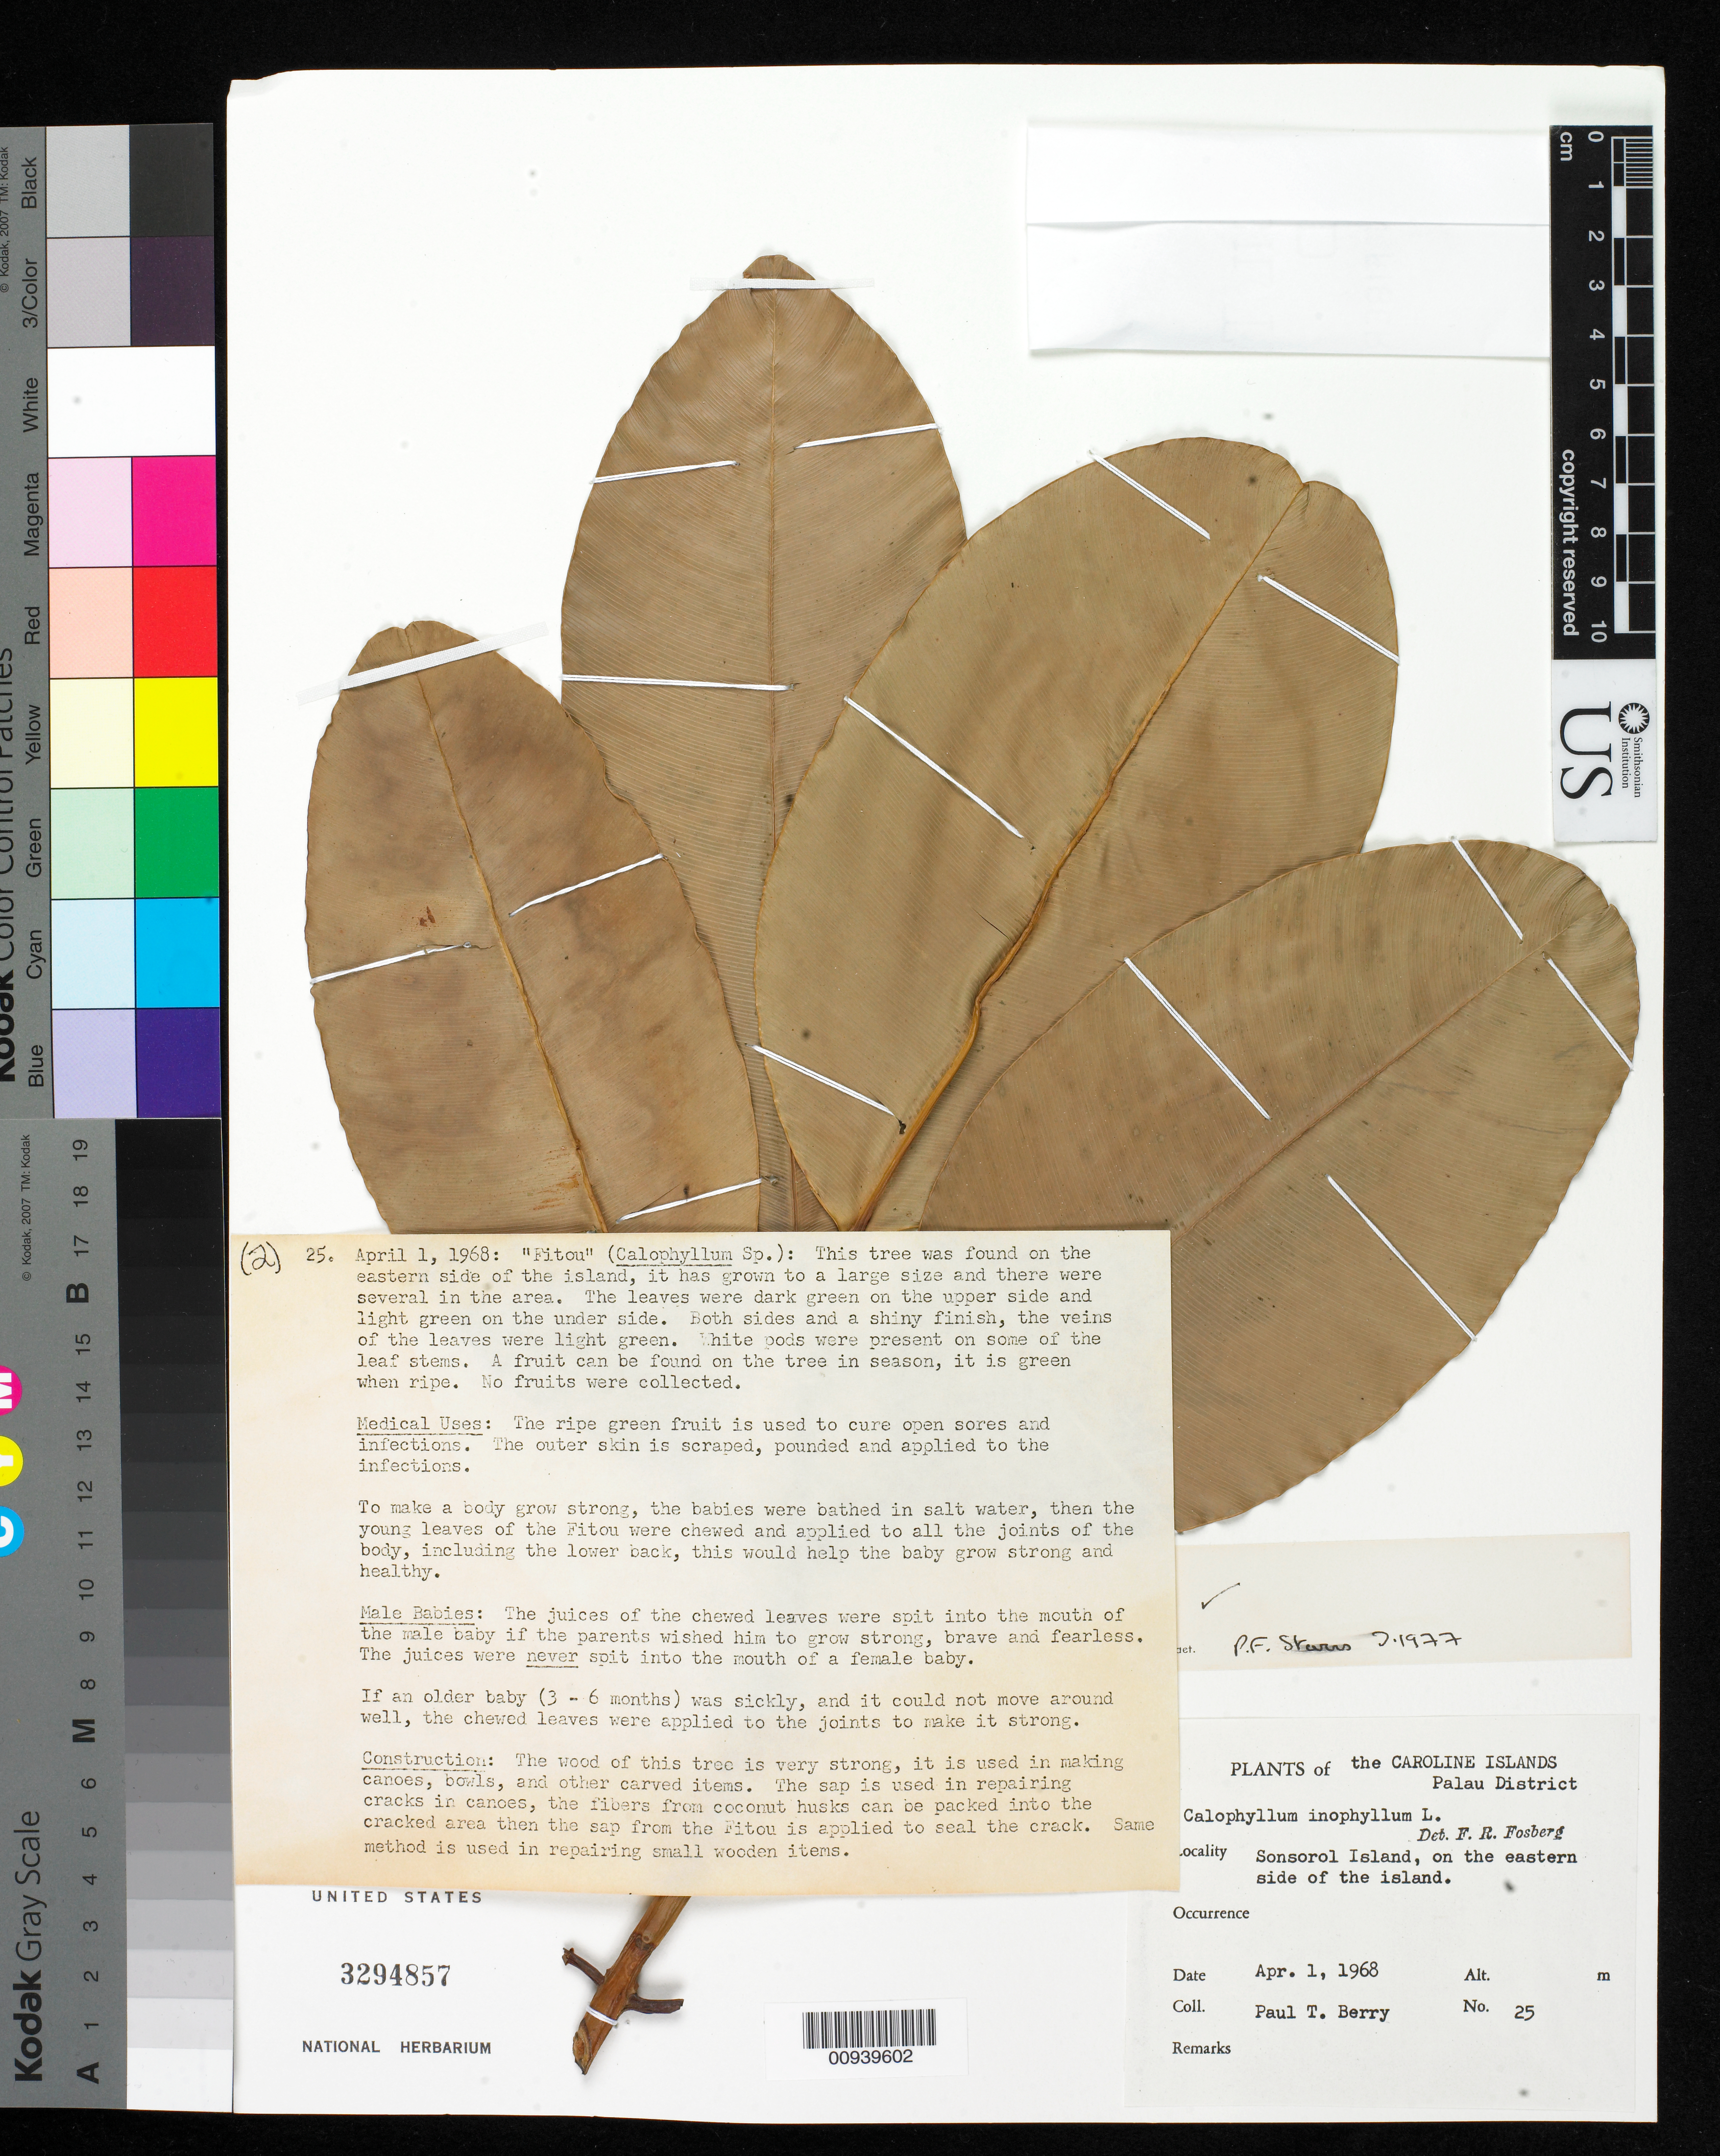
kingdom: Plantae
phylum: Tracheophyta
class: Magnoliopsida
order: Malpighiales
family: Calophyllaceae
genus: Calophyllum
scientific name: Calophyllum inophyllum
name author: L.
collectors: P. T. Berry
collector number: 25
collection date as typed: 01 Apr 1968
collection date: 1968-04-01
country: Palau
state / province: Sonsorol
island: Sonsorol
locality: On the eastern side of the island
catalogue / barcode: US 3294857